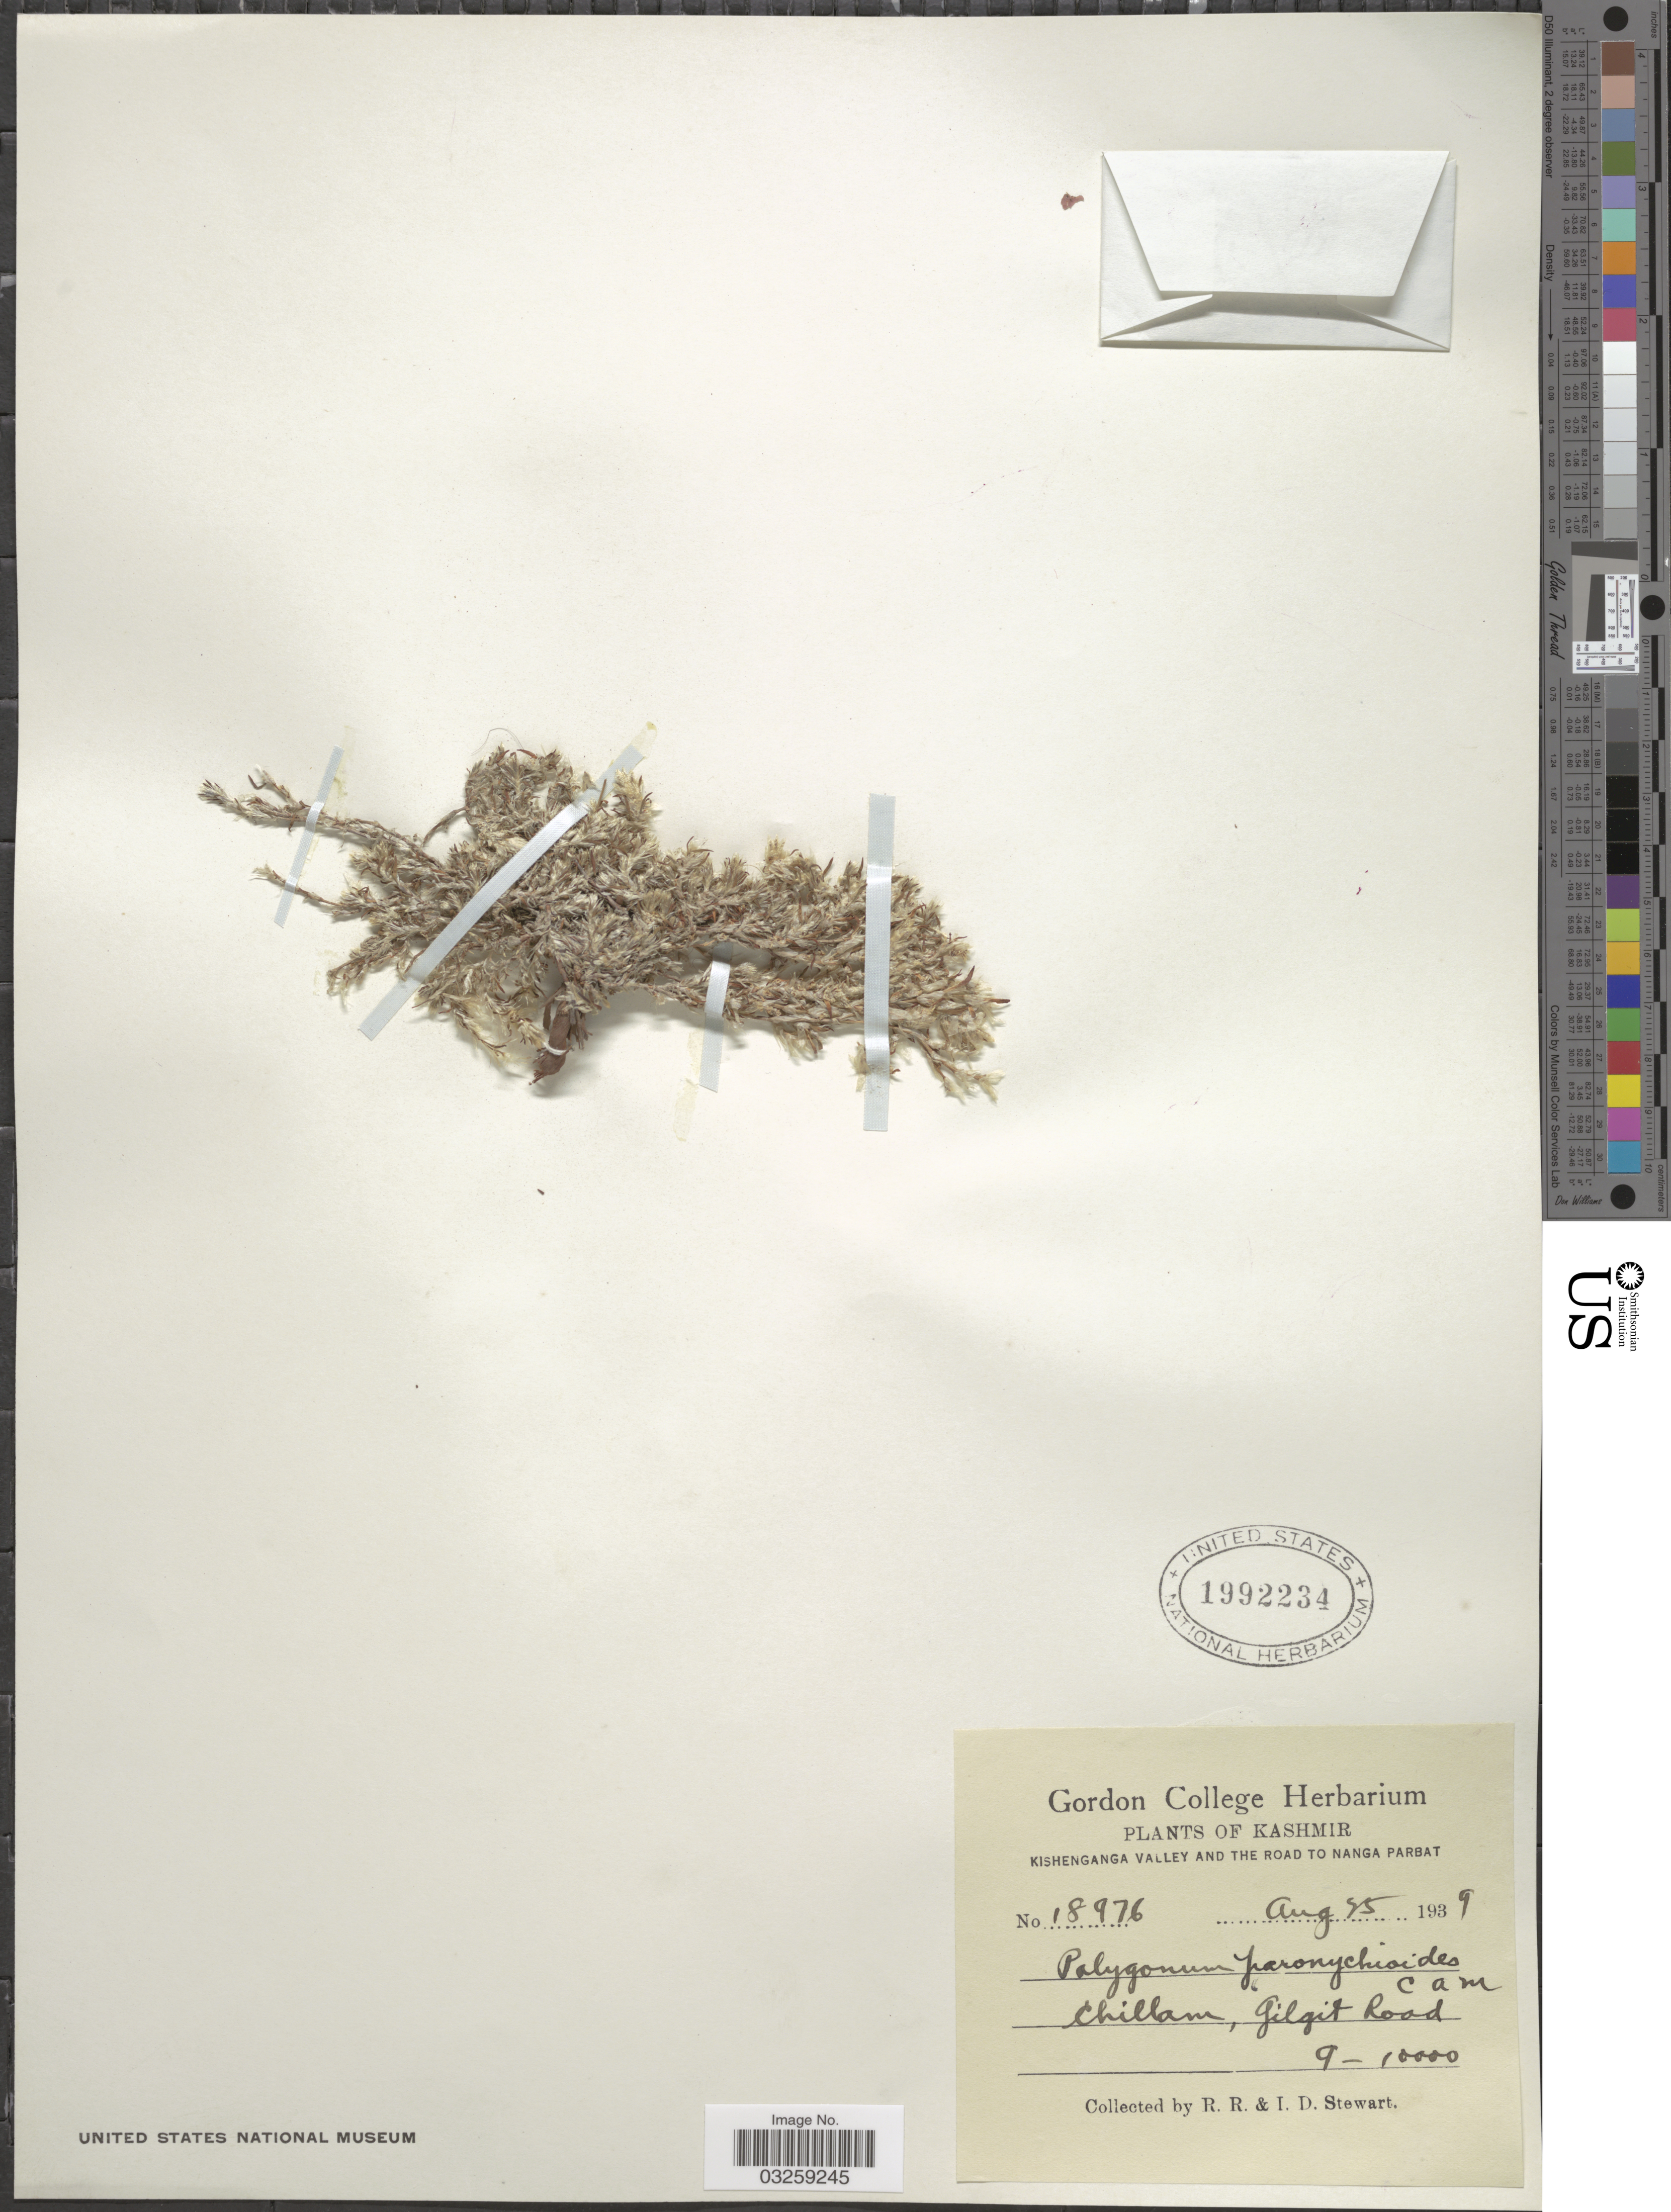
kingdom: Plantae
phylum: Tracheophyta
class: Magnoliopsida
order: Caryophyllales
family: Polygonaceae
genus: Polygonum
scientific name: Polygonum paronychioides Small, nom. illeg.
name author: Small ex Rydb.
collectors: R. Stewart & I. Stewart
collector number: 18976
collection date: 1939-08-25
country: Pakistan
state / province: Gilgit-Baltistan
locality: Kashmir. Kishenganga Valley and the road to Nanga Parbat. Chillam, Gilgit Road.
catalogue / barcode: US 1992234